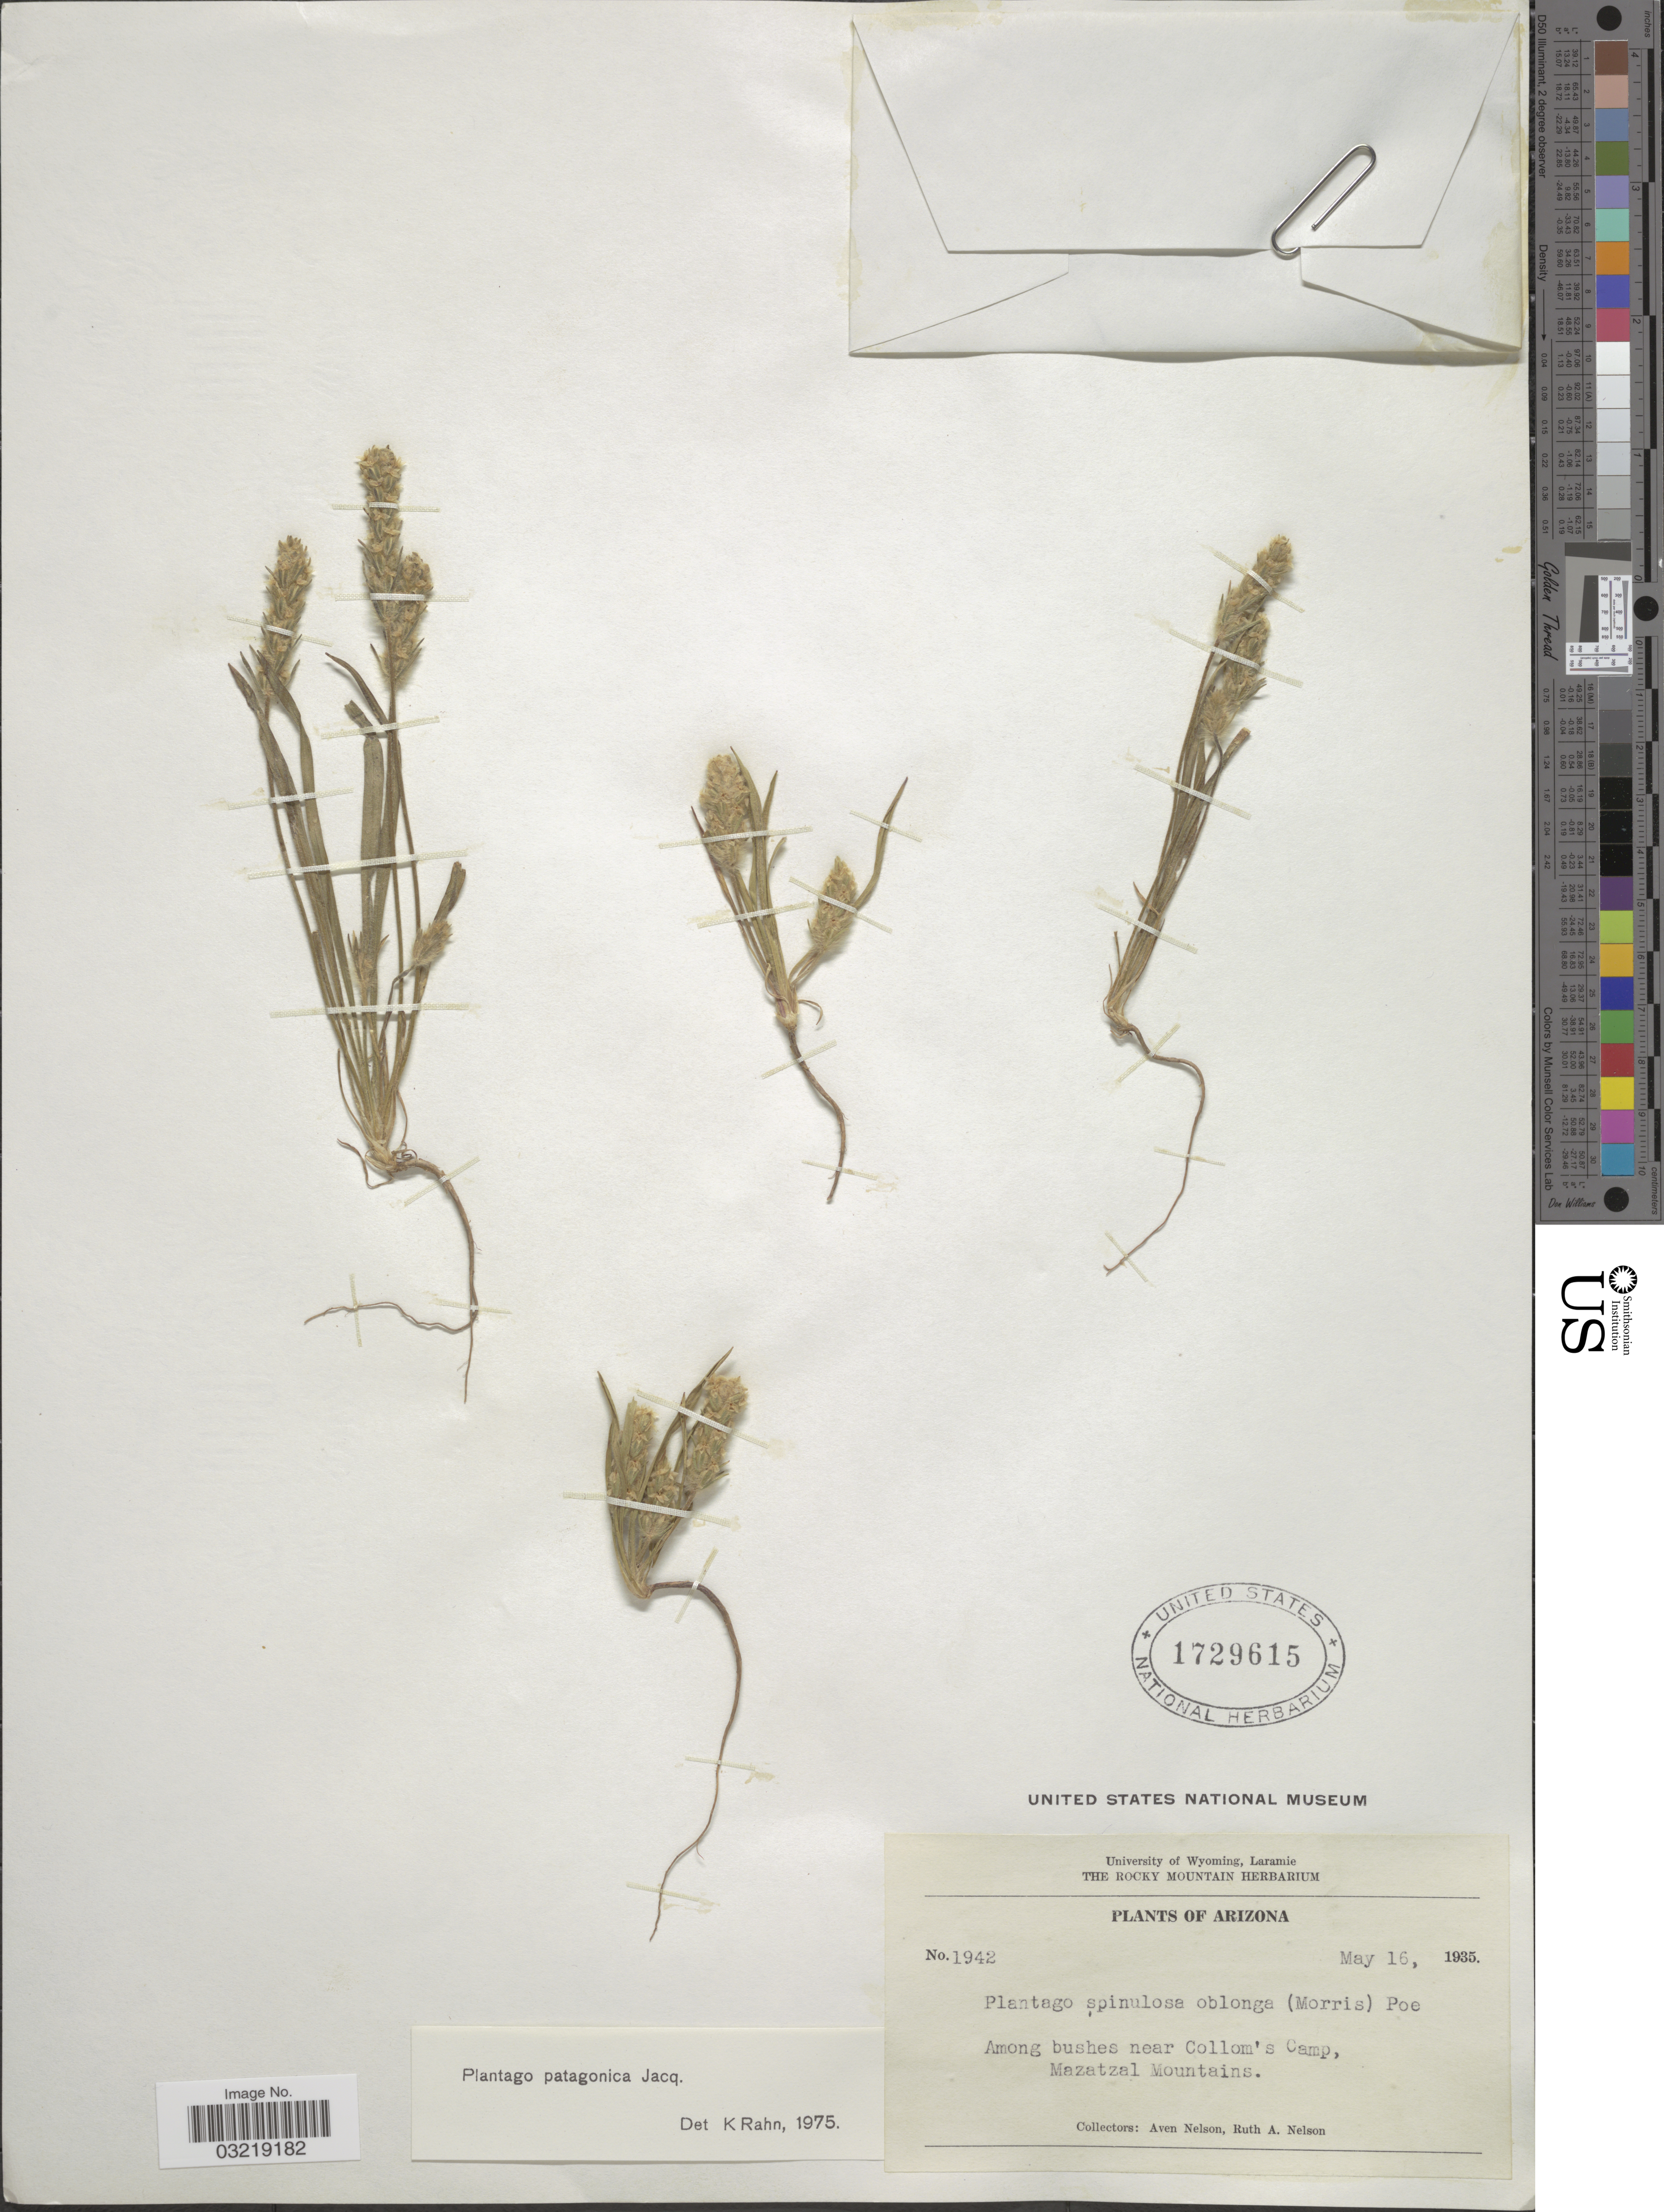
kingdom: Plantae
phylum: Tracheophyta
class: Magnoliopsida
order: Lamiales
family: Plantaginaceae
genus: Plantago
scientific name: Plantago patagonica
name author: Jacq.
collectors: A. Nelson & R. A. Nelson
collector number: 1942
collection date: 1935-05-16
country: United States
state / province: Arizona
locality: Among bushes near Collom's Camp, Mazatzal Mountains.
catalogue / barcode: US 1729615